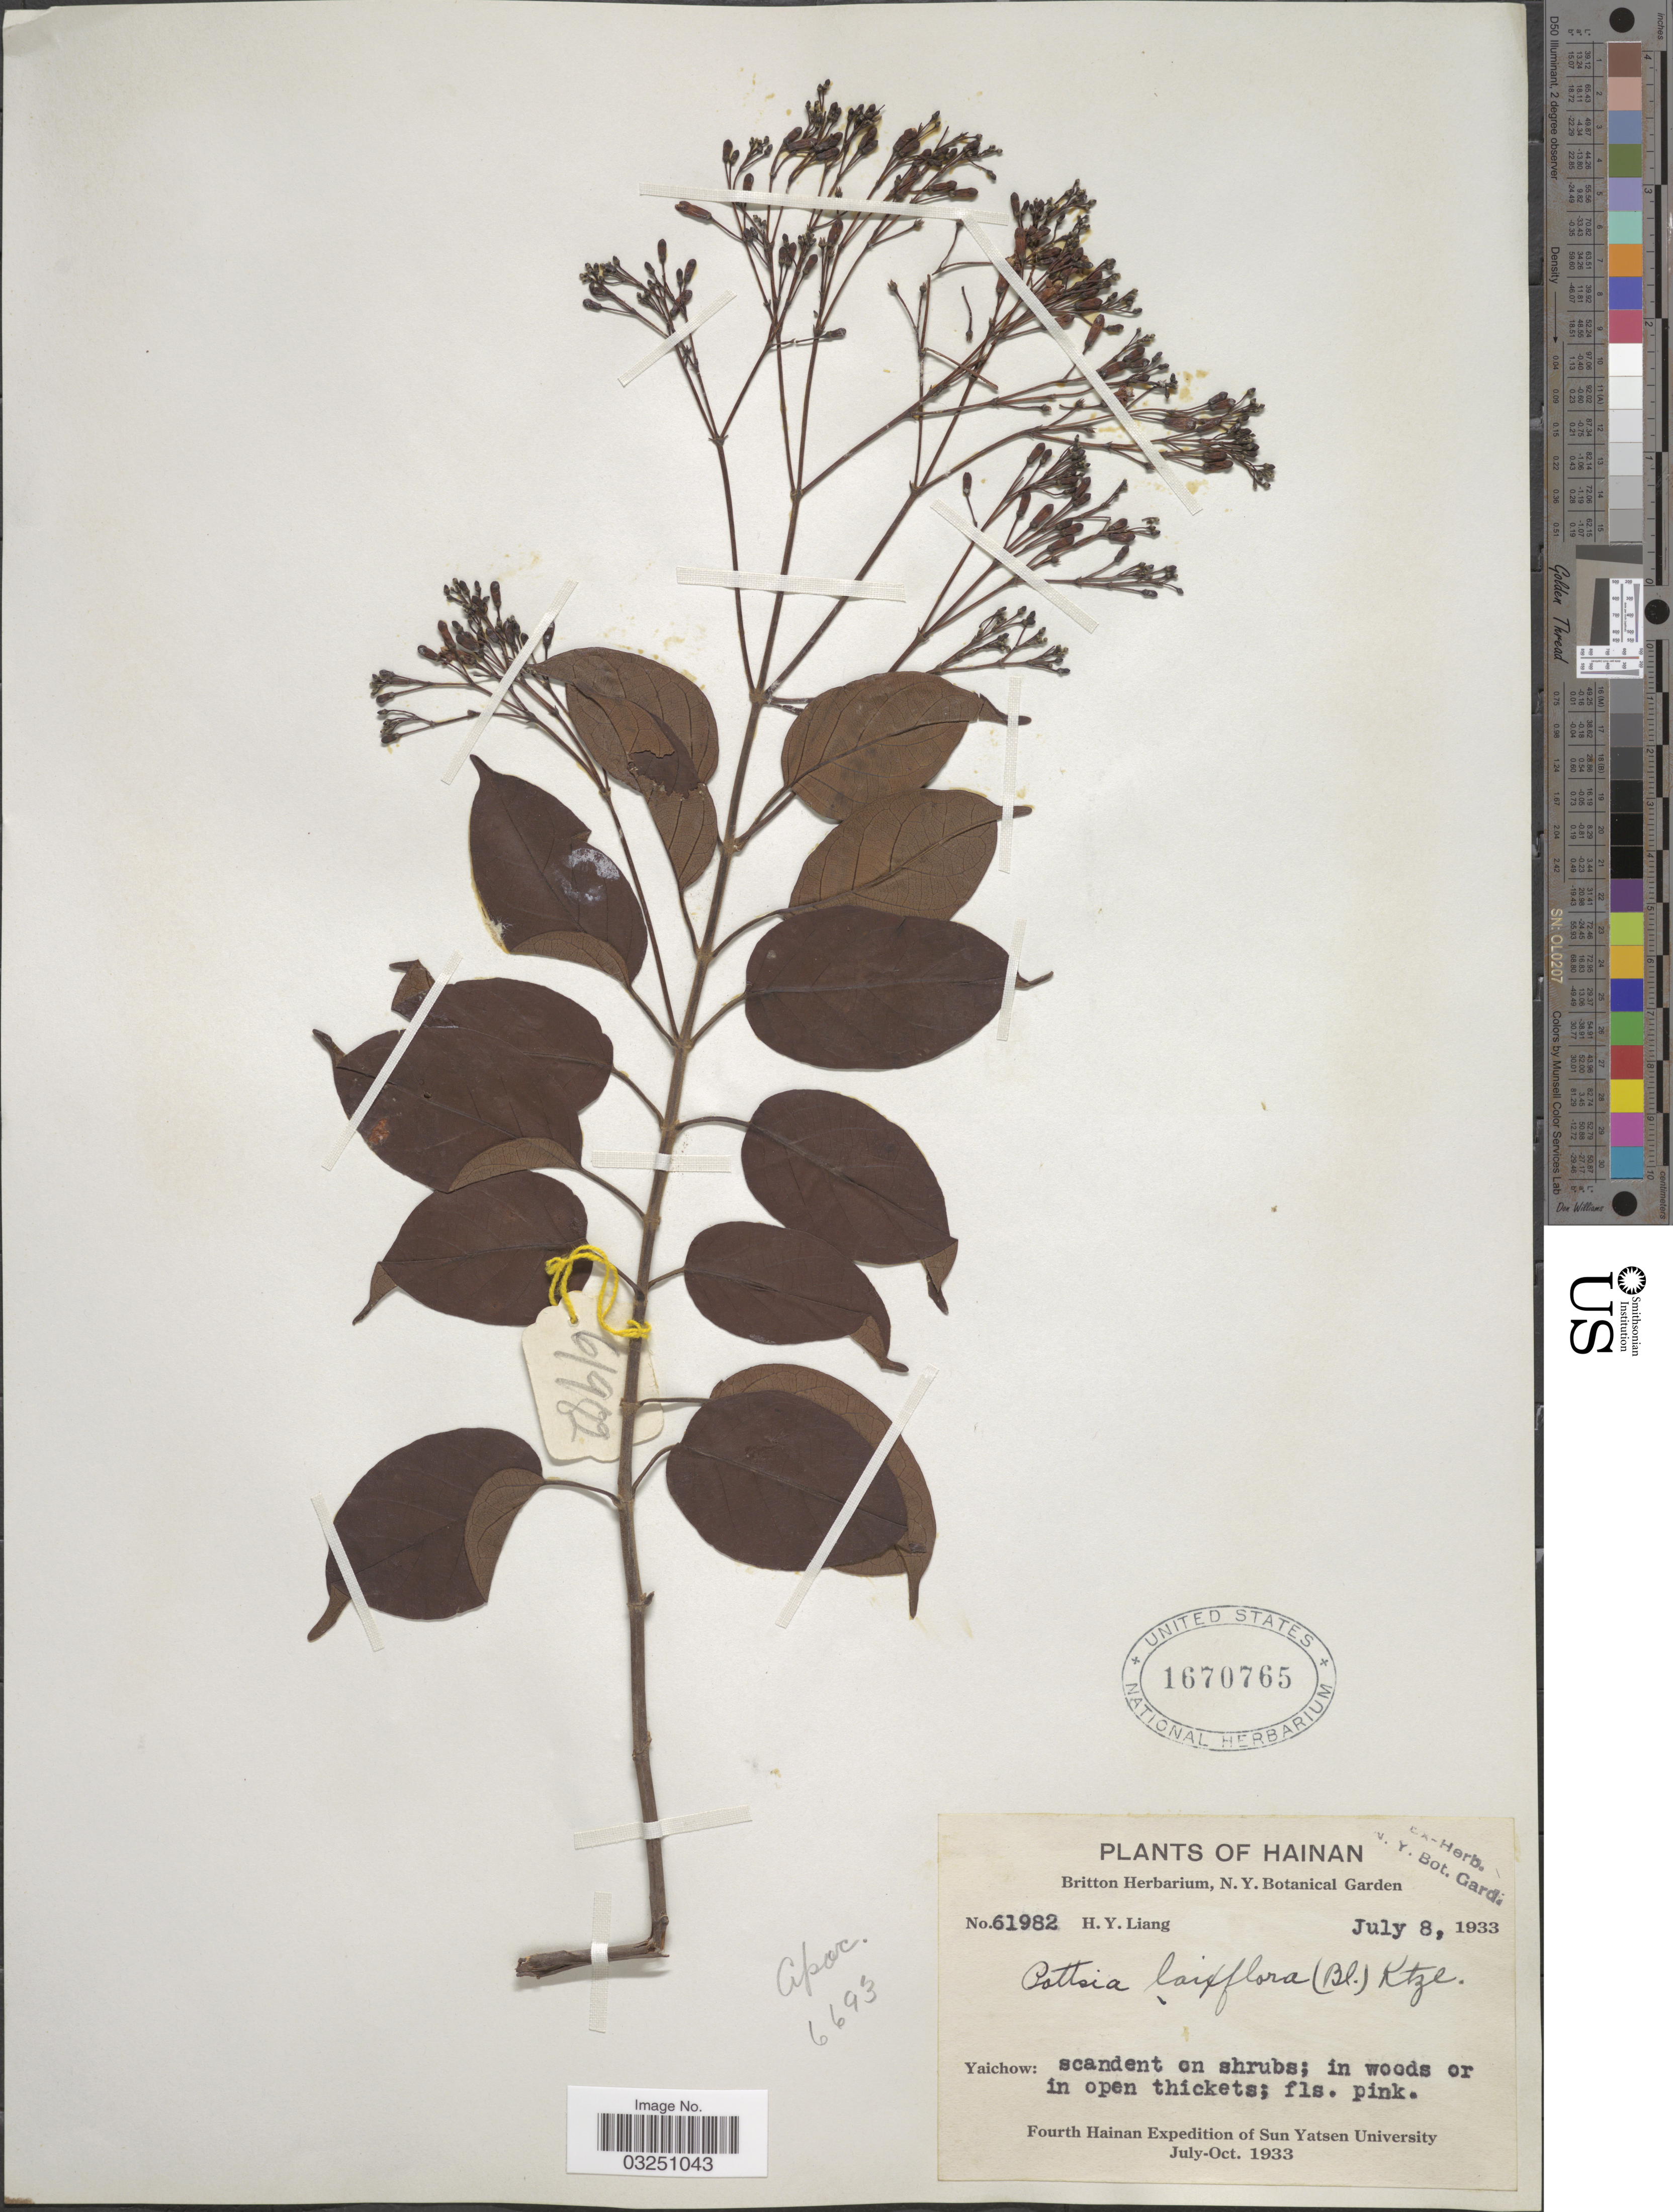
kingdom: Plantae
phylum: Tracheophyta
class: Magnoliopsida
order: Gentianales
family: Apocynaceae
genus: Pottsia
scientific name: Pottsia laxiflora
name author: (Blume) Kuntze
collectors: H. Y. Liang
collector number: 61982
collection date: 1933-07-08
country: China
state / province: Hainan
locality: Yaichow.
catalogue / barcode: US 1670765